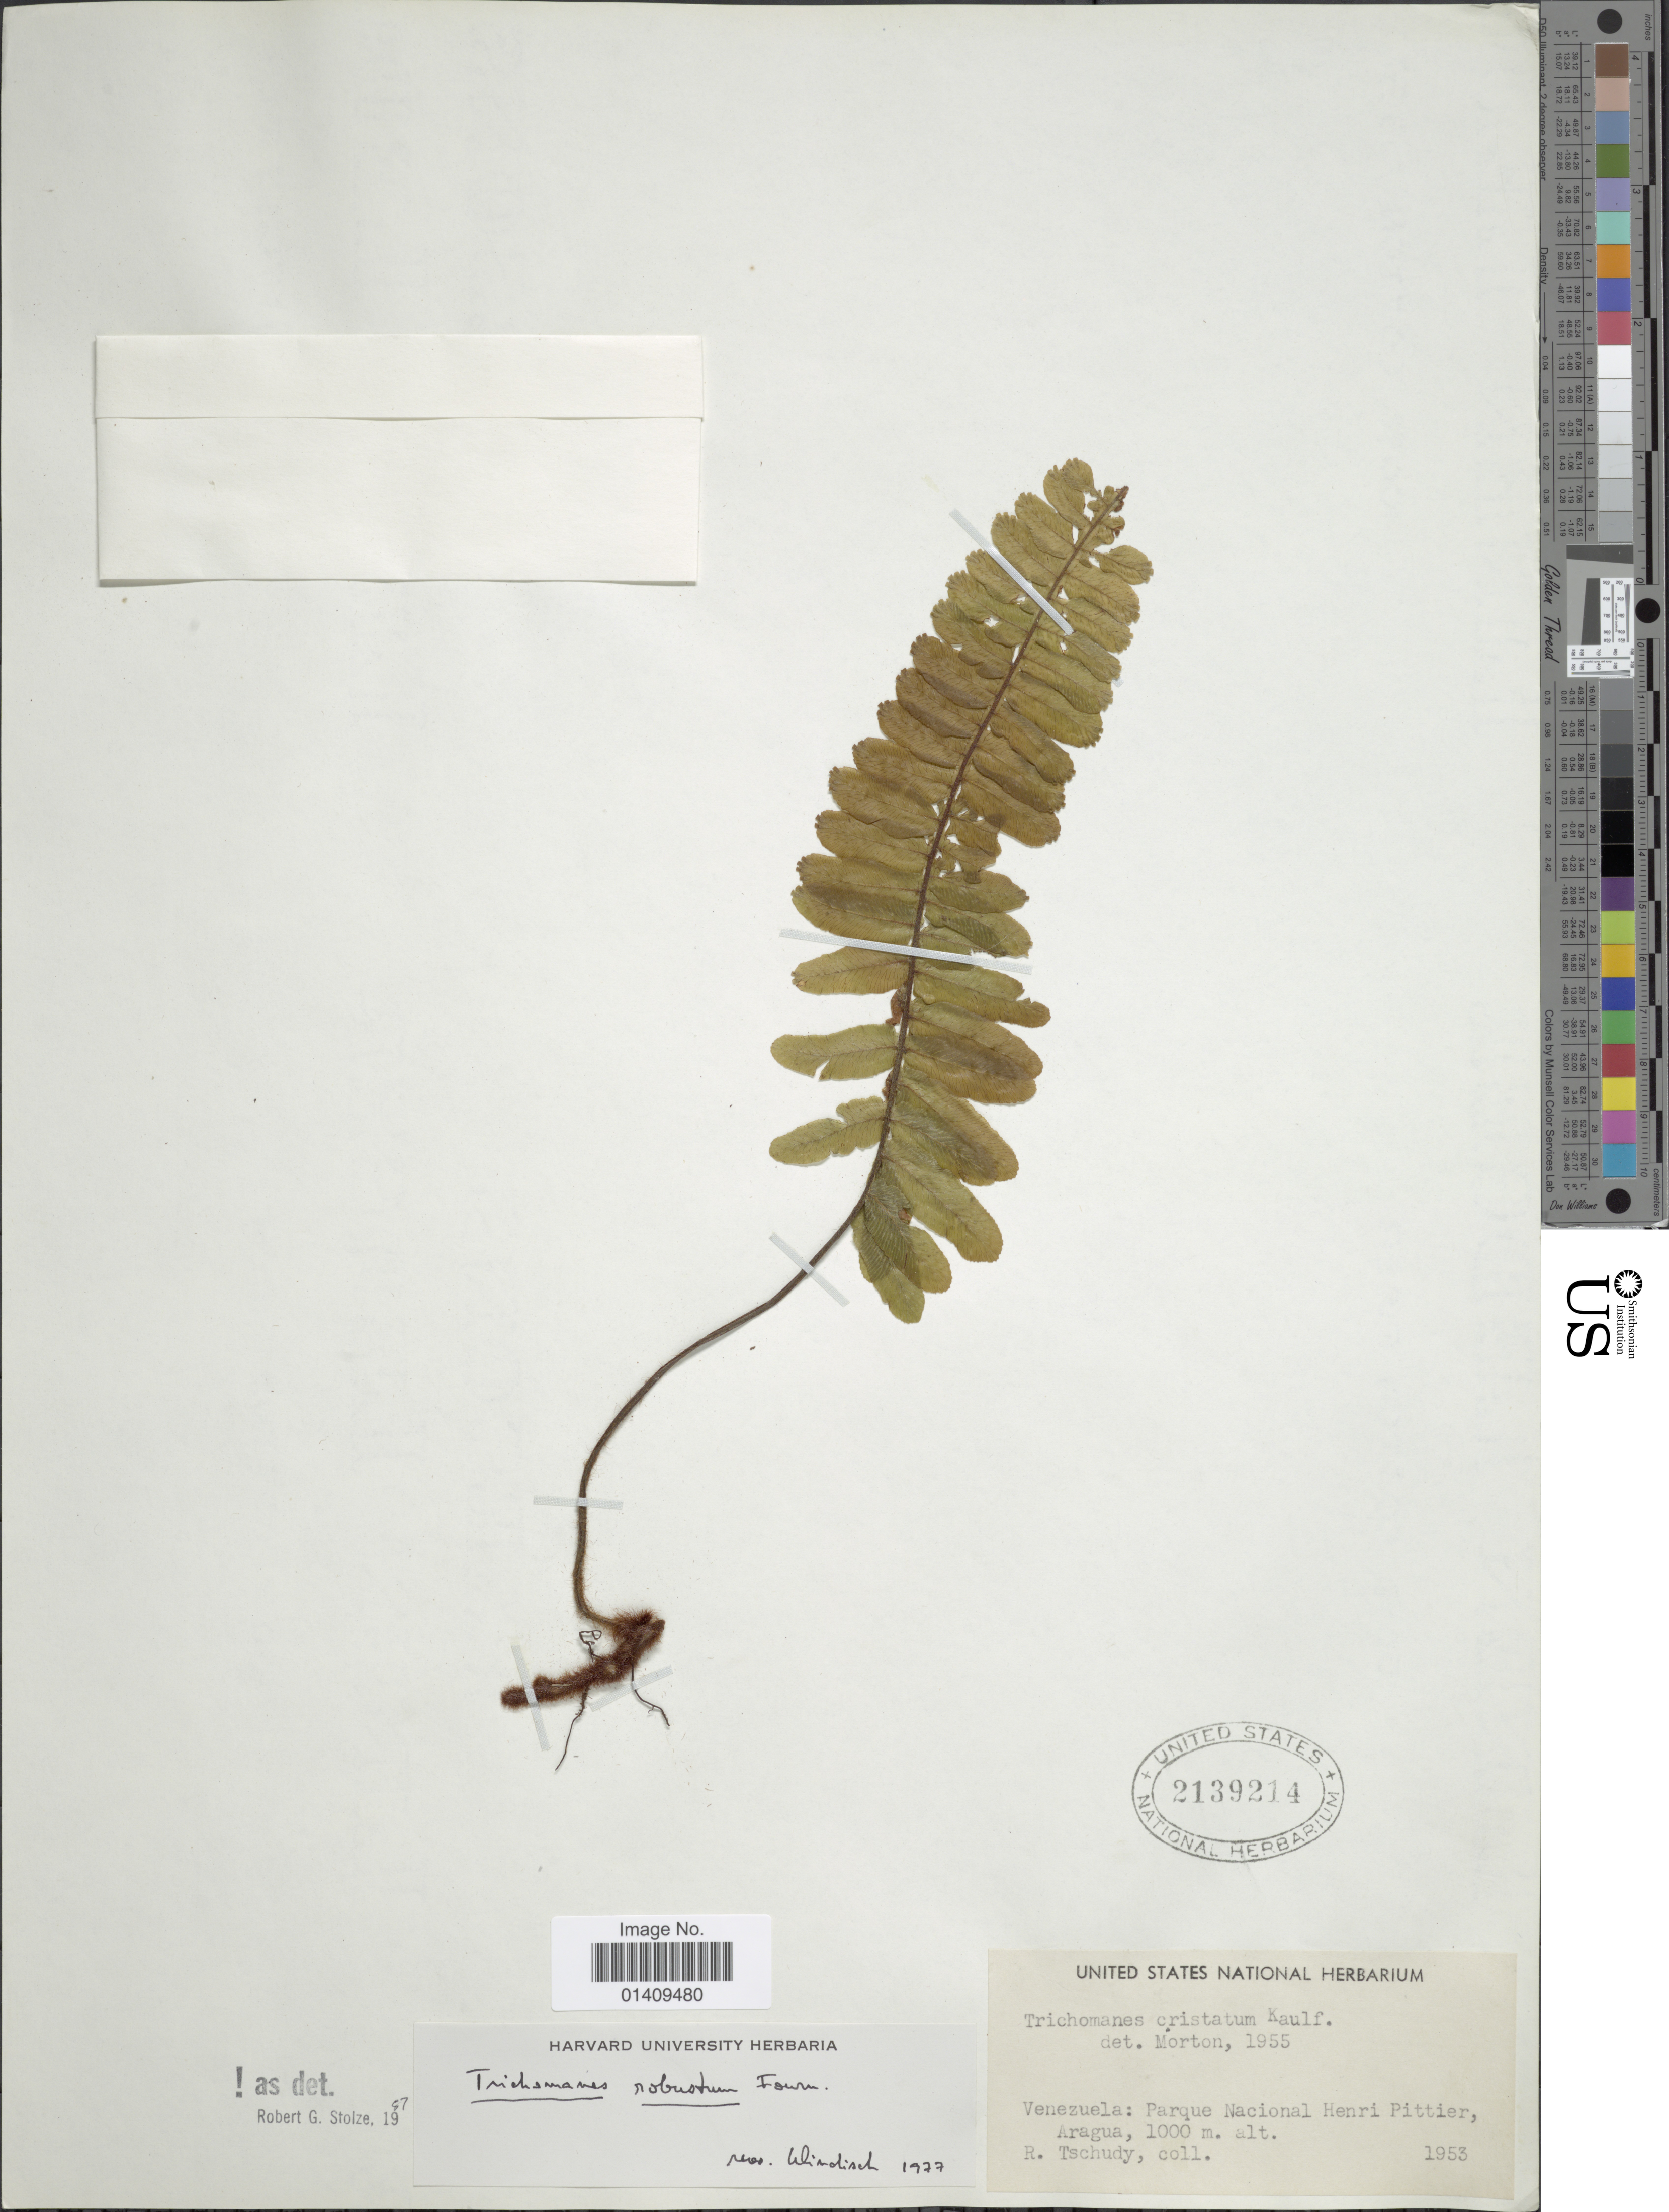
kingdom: Plantae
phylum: Tracheophyta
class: Polypodiopsida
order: Hymenophyllales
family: Hymenophyllaceae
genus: Trichomanes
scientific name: Trichomanes robustum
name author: E. Fourn.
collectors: R. Tschudy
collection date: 1953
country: Venezuela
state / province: Aragua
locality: Parque Nacional Henri Pittier Aragua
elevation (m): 1000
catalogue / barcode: US 2139214